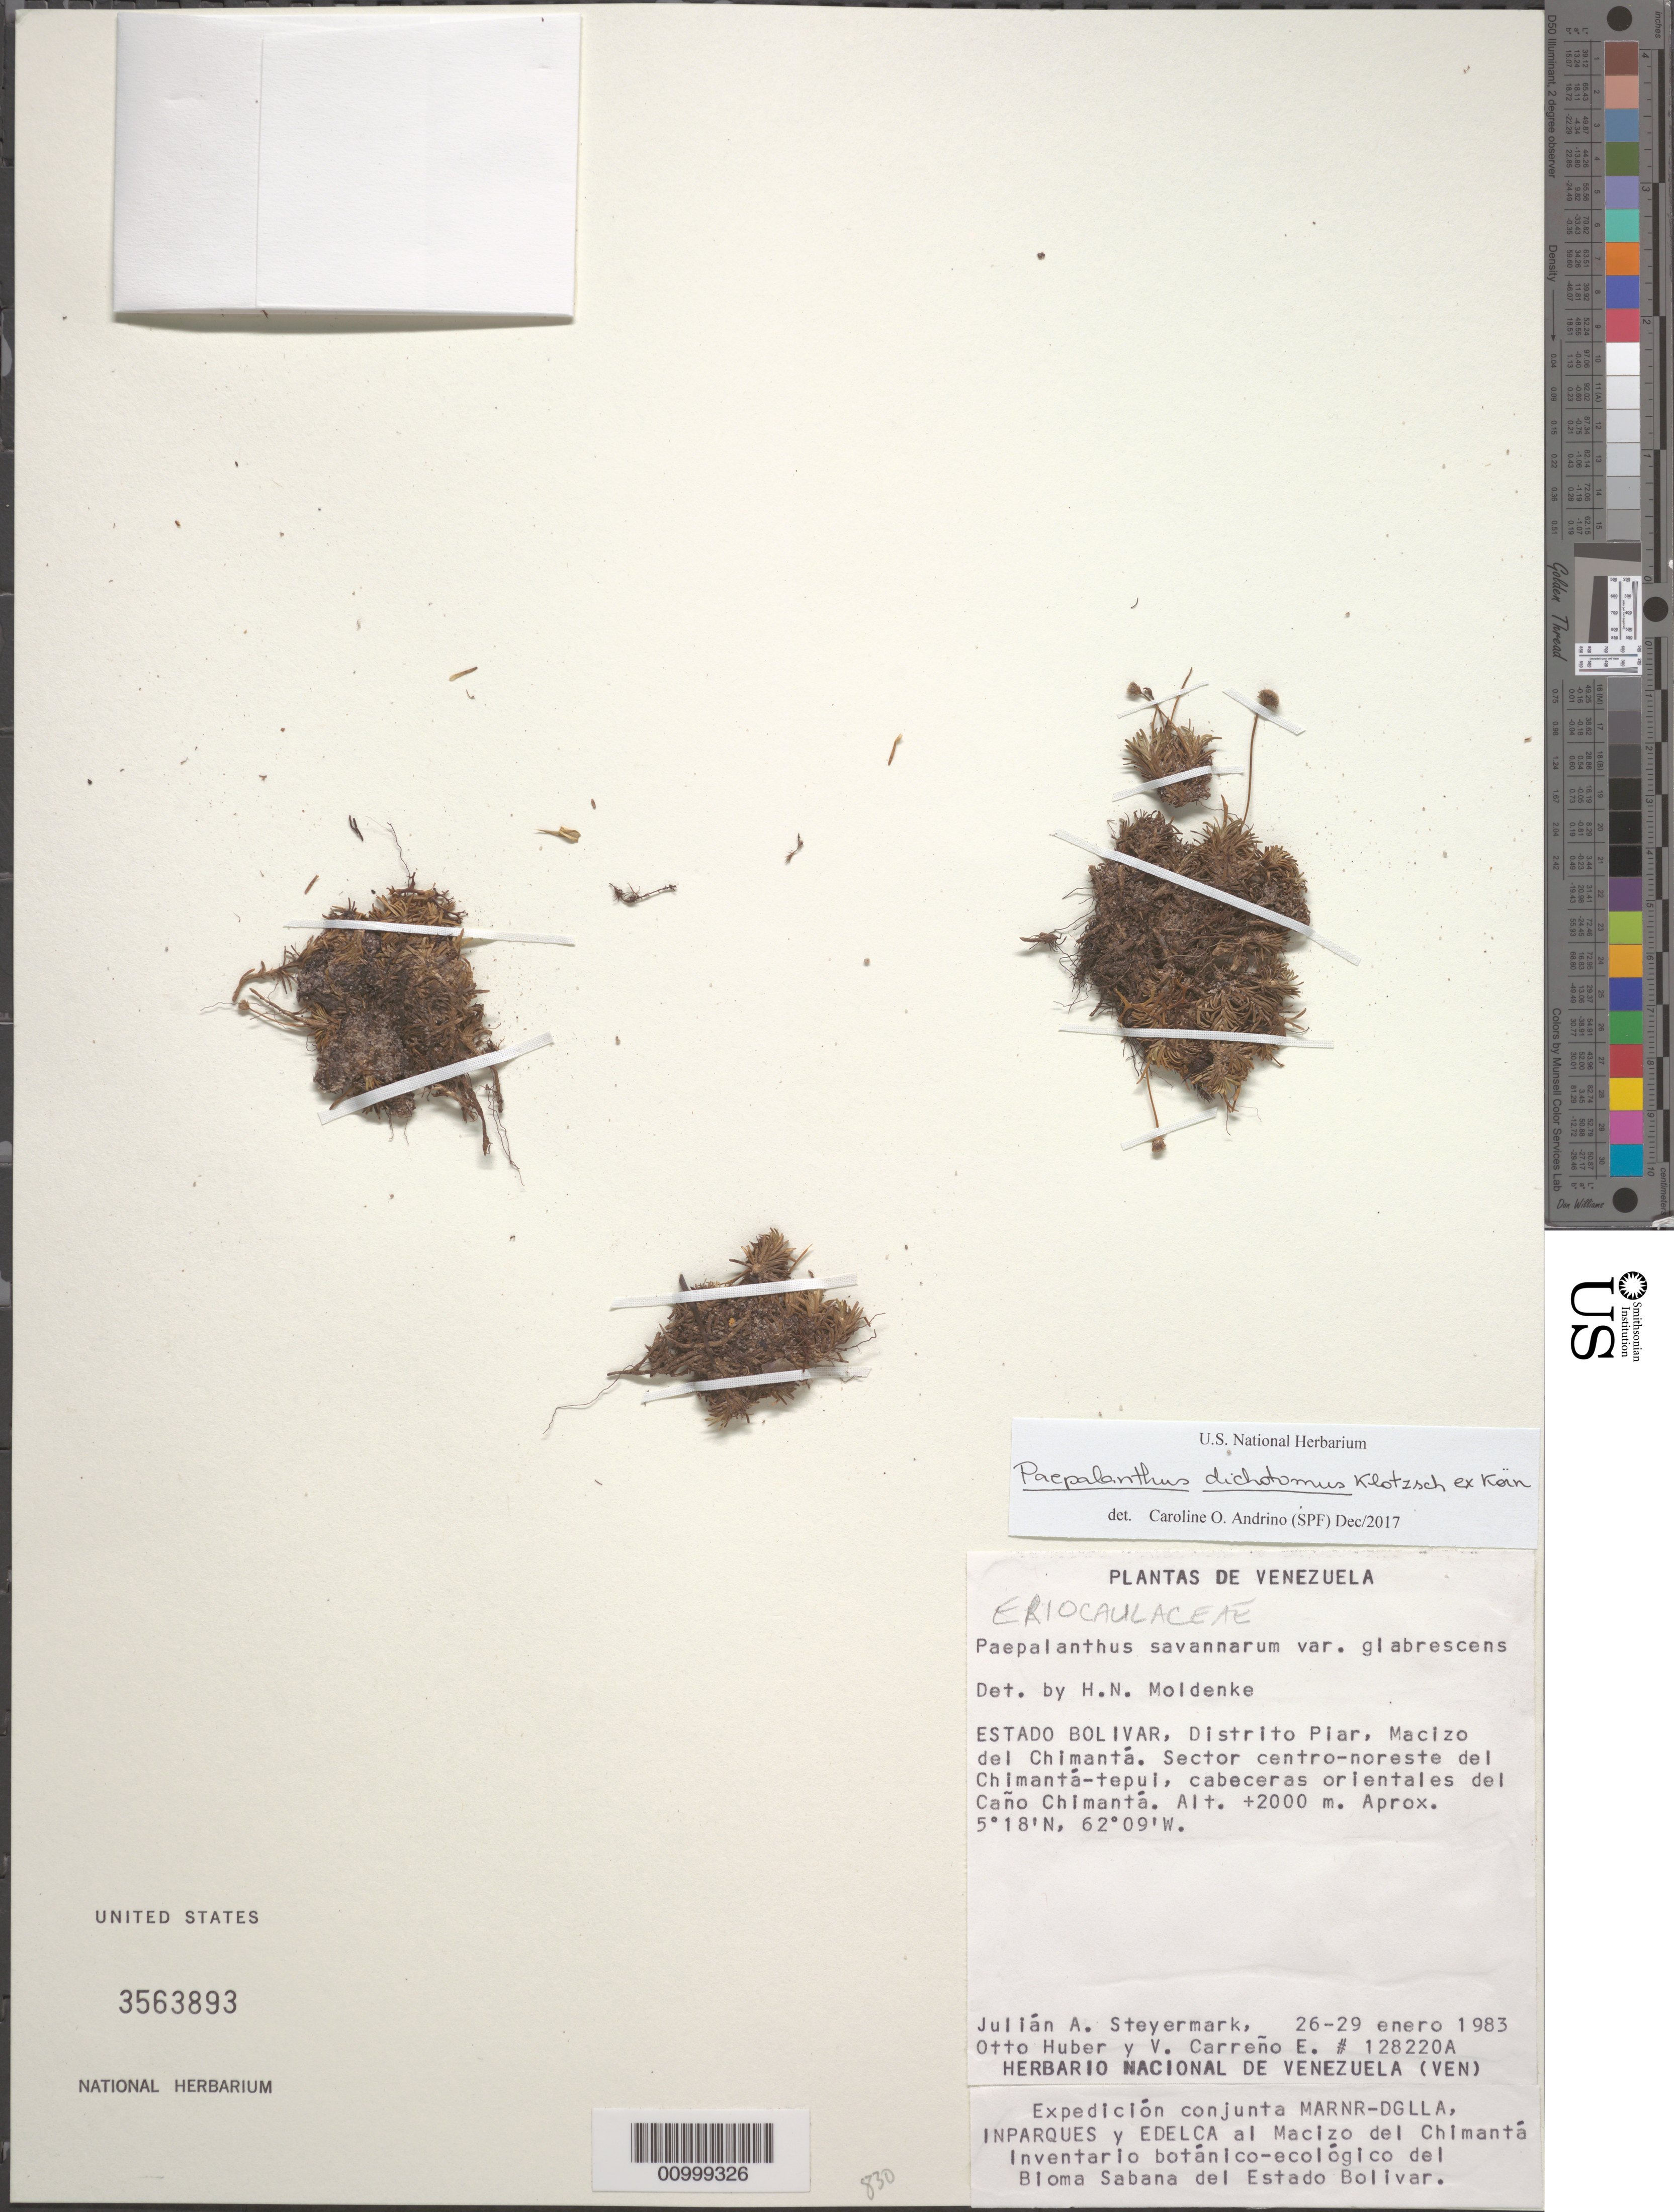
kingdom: Plantae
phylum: Tracheophyta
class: Liliopsida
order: Poales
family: Eriocaulaceae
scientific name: Giuliettia dichotoma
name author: (Klotzsch ex Körn.) Andrino & Sano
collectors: J. Steyermark, O. Huber & V. Carreño E.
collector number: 128220 A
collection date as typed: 26-Jan-83 to 29-Jan-83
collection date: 1983-01-26/1983-01-29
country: Venezuela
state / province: Bolívar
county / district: Piar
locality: Macizo del Chimanta. Sector centro-noreste del Chimanta-tepul, cabeceras orientales del Cano Chimanta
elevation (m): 2000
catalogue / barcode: US 3563893